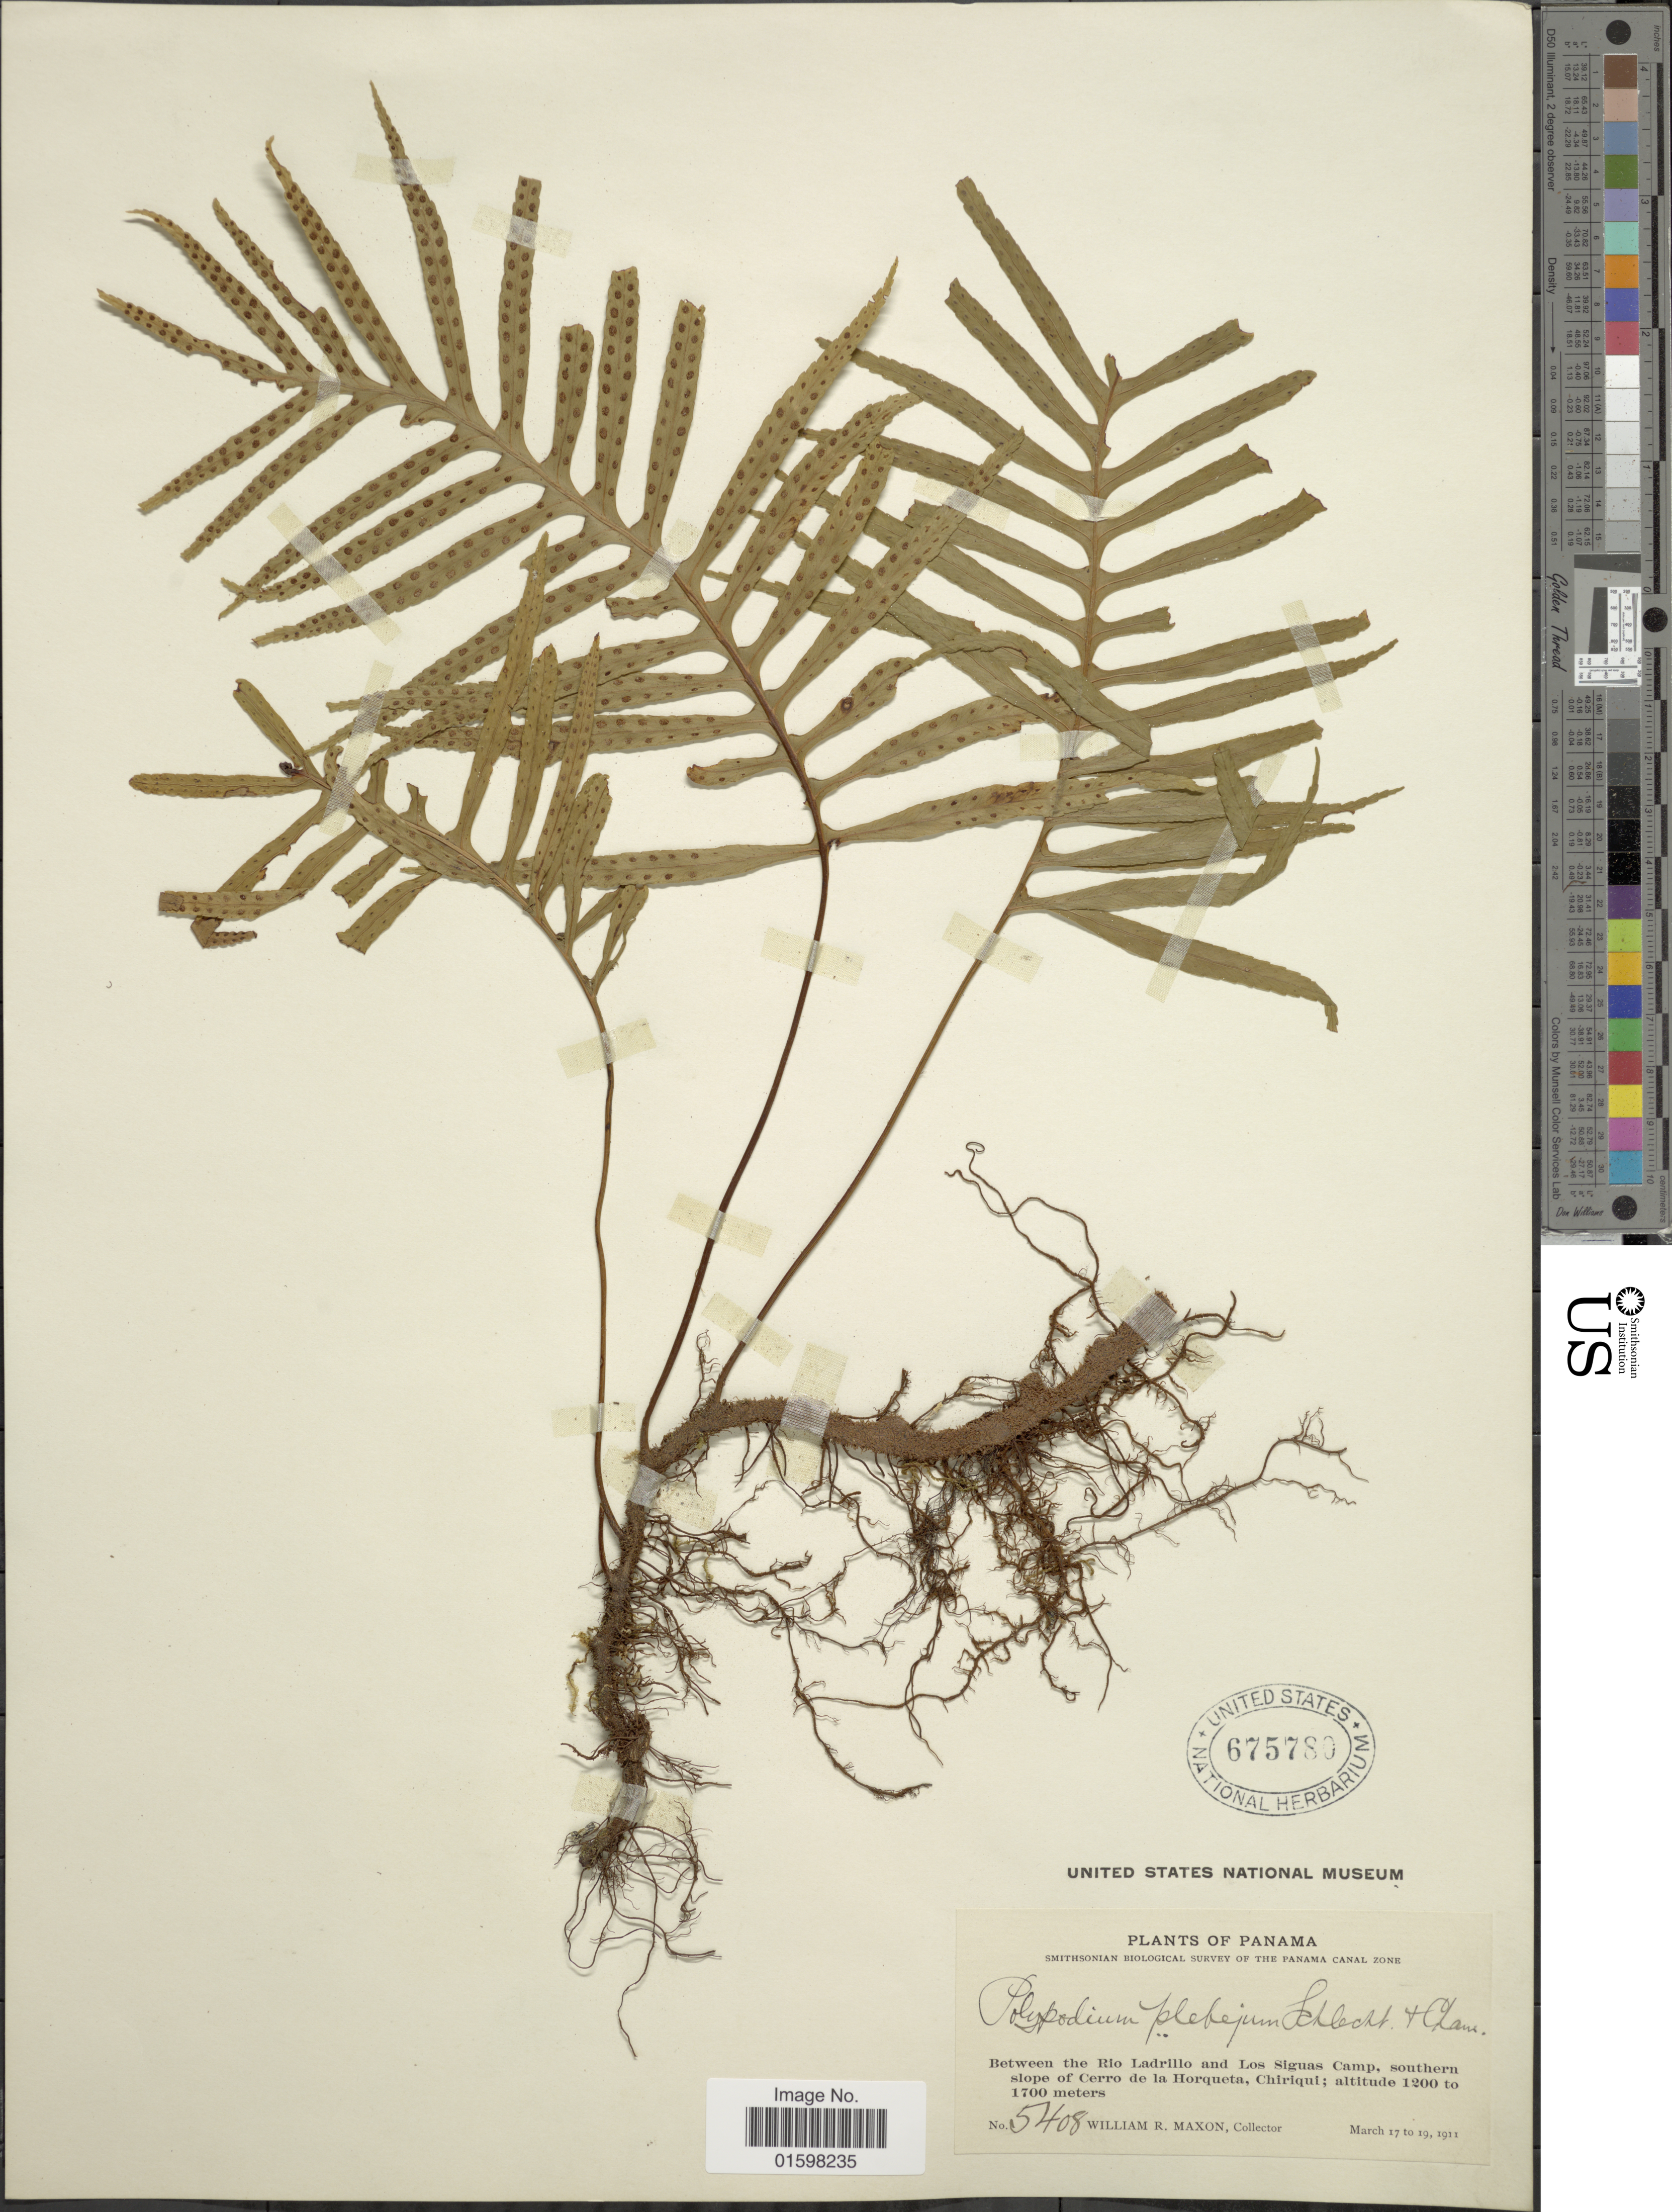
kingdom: Plantae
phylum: Tracheophyta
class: Polypodiopsida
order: Polypodiales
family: Polypodiaceae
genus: Pleopeltis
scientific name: Pleopeltis plebeia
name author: (Schltdl. ex Cham.) A.R. Sm. & Tejero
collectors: W. R. Maxon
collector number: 5408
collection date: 1911-03-17/1911-03-19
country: Panama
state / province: Chiriqui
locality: Between the Rio Ladrillo and Los Sigua Camp, southern slope of Cerro de la Horqueta, Chiriqui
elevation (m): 1200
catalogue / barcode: US 675780